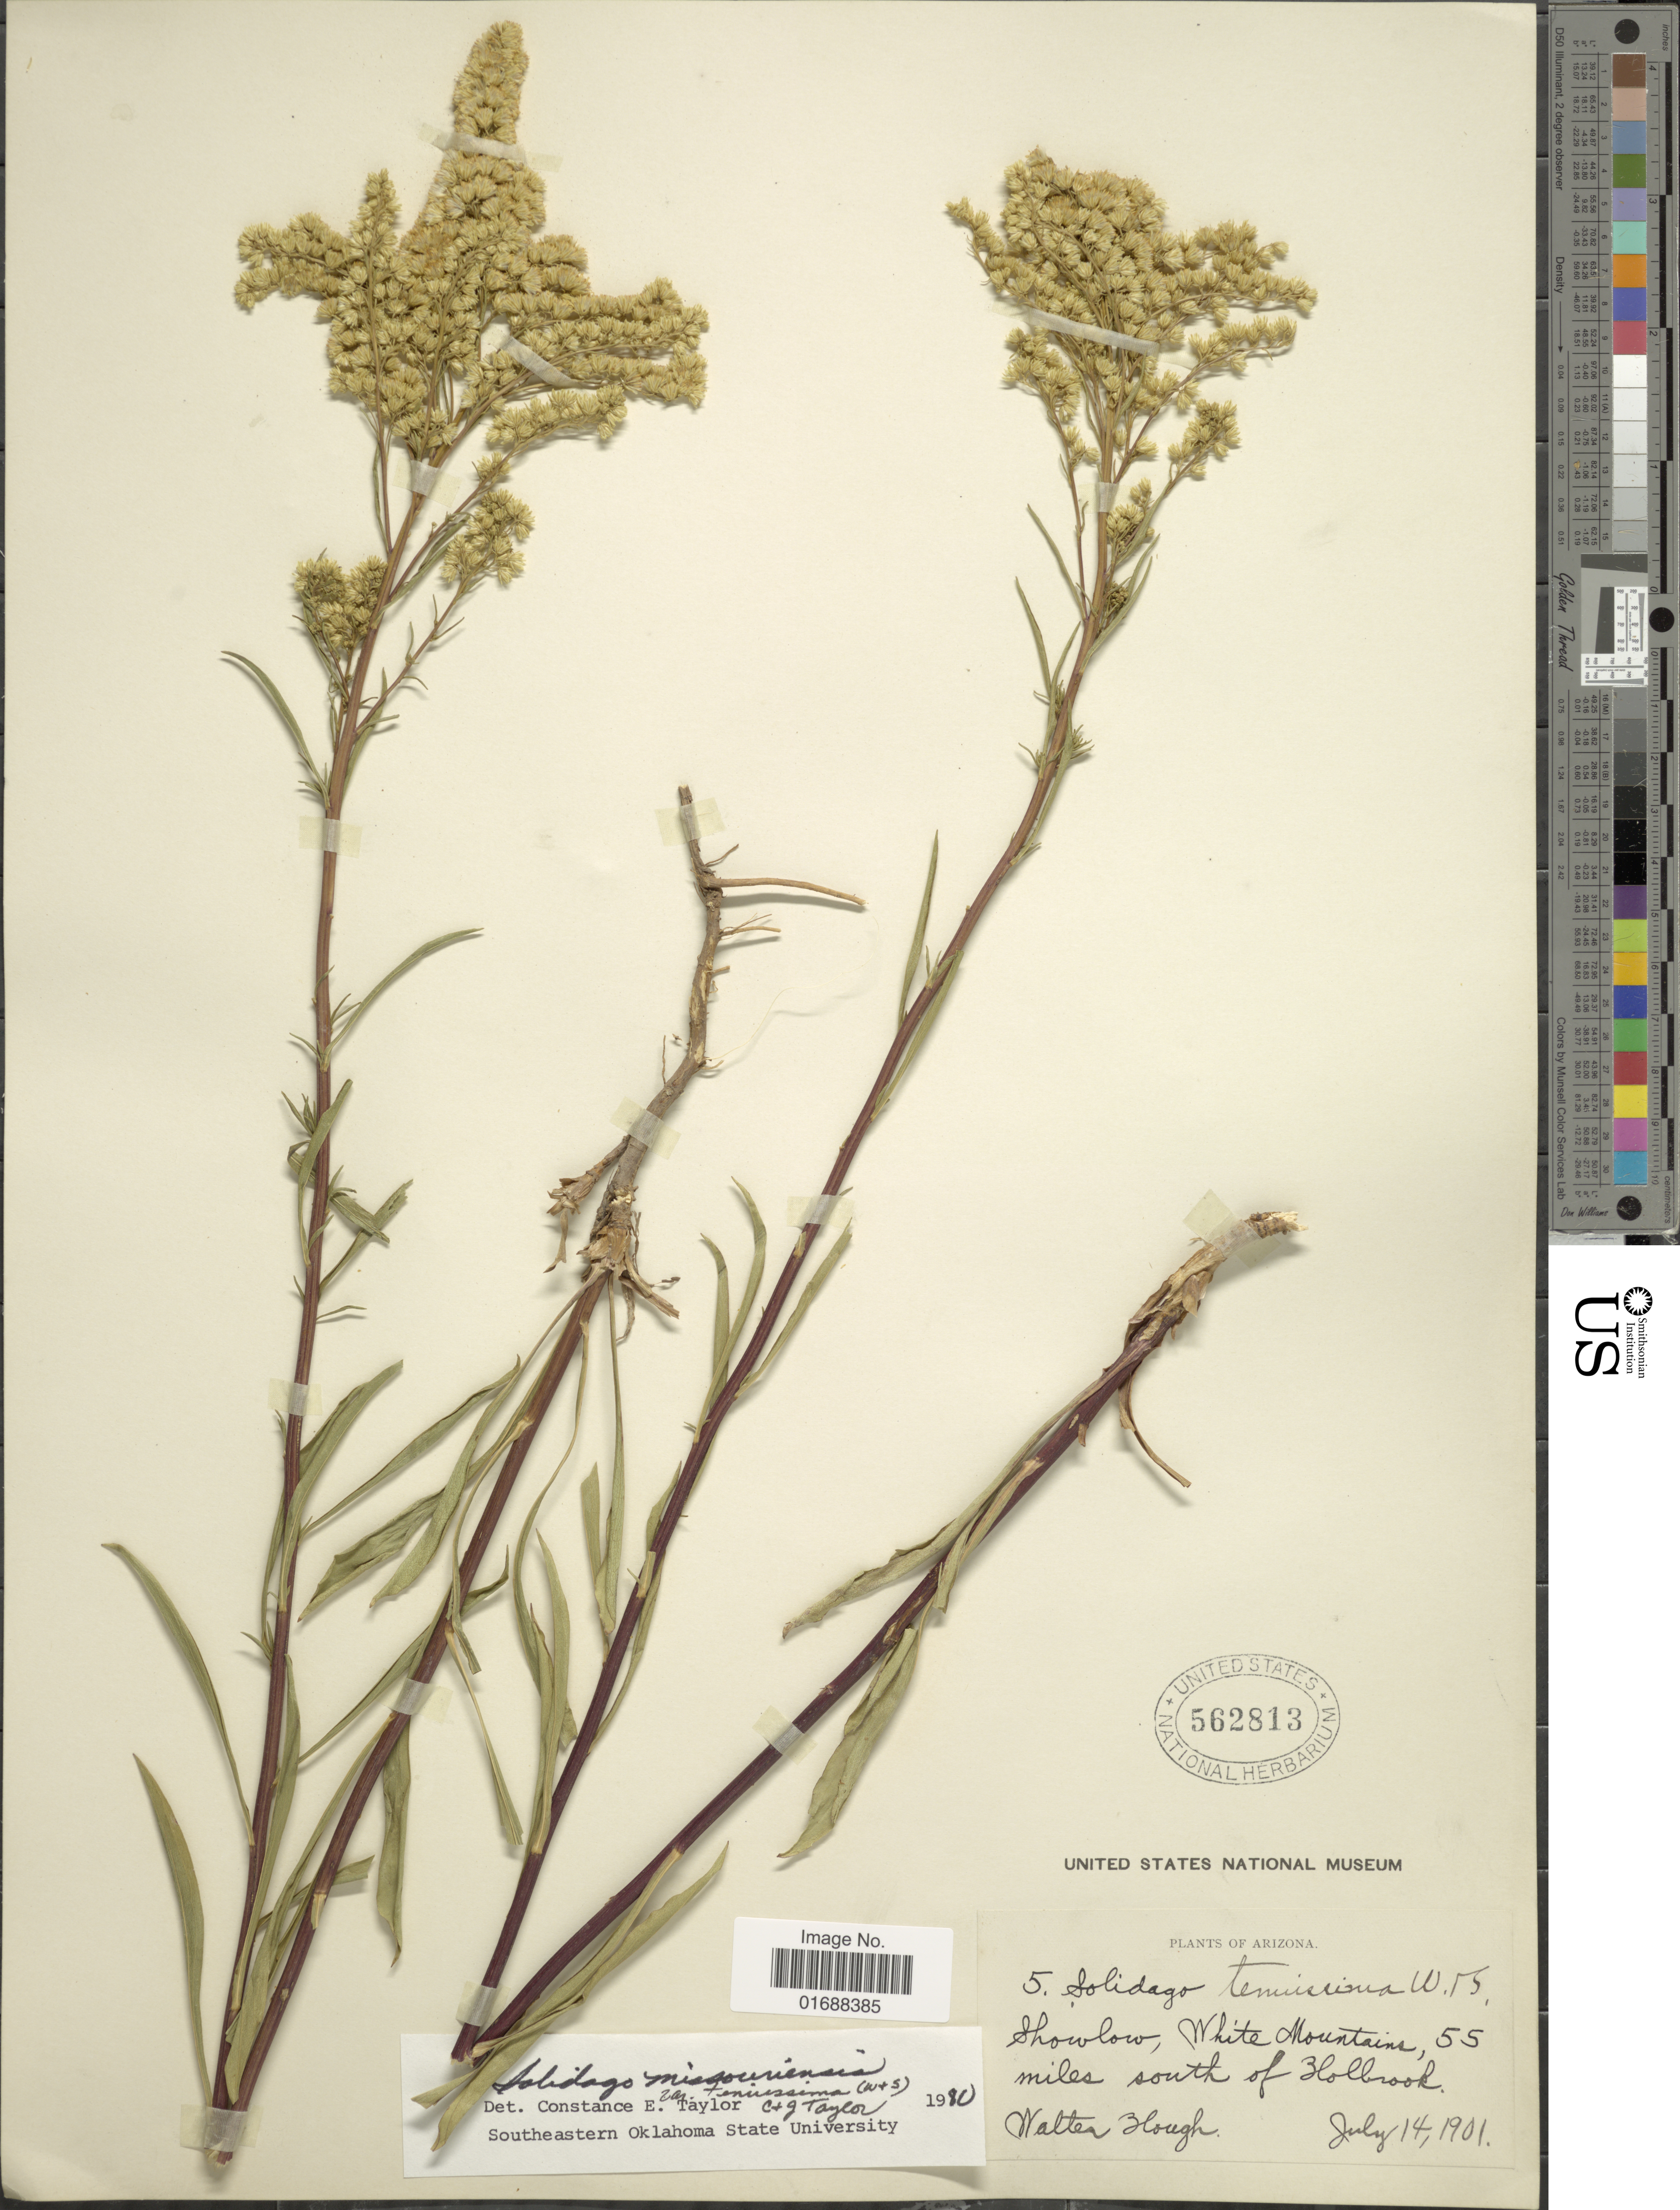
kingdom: Plantae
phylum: Tracheophyta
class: Magnoliopsida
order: Asterales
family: Asteraceae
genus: Solidago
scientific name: Solidago missouriensis var. tenuissima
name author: (Wooton & Standl.) C.E.S. Taylor & R.J. Taylor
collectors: W. Hough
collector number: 5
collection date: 1901-07-14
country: United States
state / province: Arizona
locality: Showlow, White Mountains, 66 miles south of Blolbrook.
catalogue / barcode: US 562813